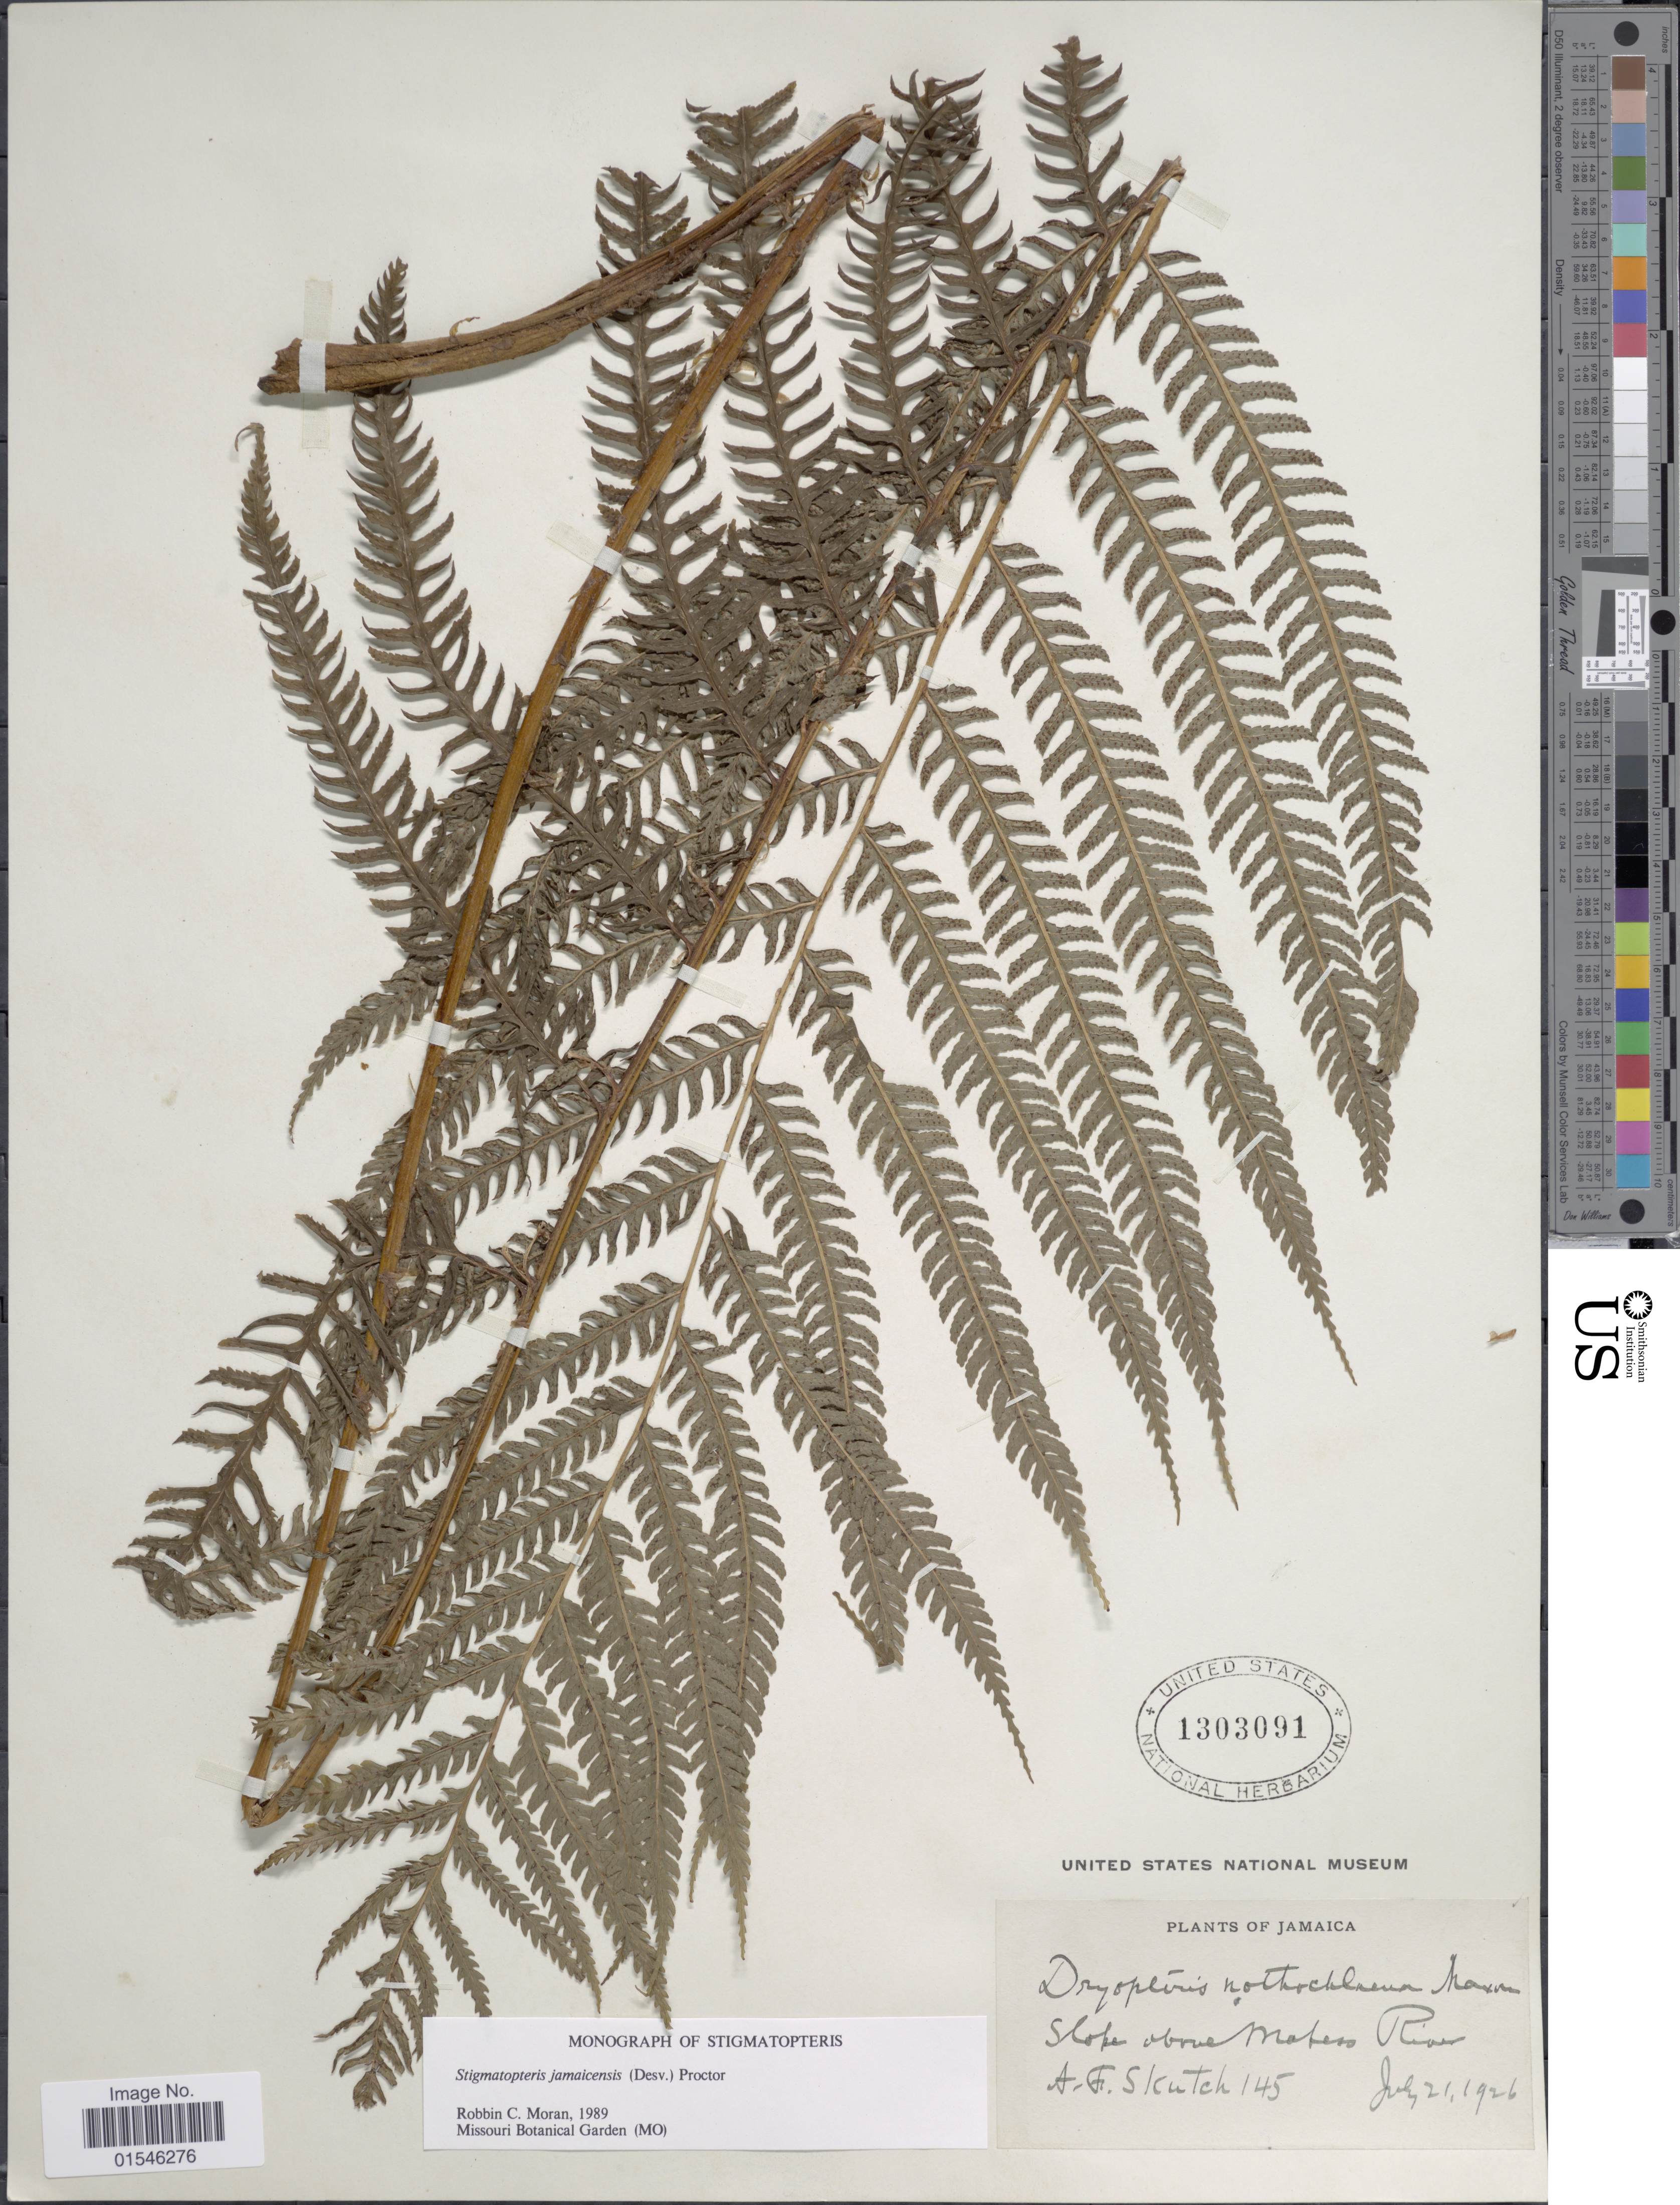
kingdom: Plantae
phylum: Tracheophyta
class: Polypodiopsida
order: Polypodiales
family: Dryopteridaceae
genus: Stigmatopteris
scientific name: Stigmatopteris jamaicensis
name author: (Desv.) Proctor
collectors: A. F. Skutch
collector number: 145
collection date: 1926-07-21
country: Jamaica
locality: Slope above Matess River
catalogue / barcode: US 1303091